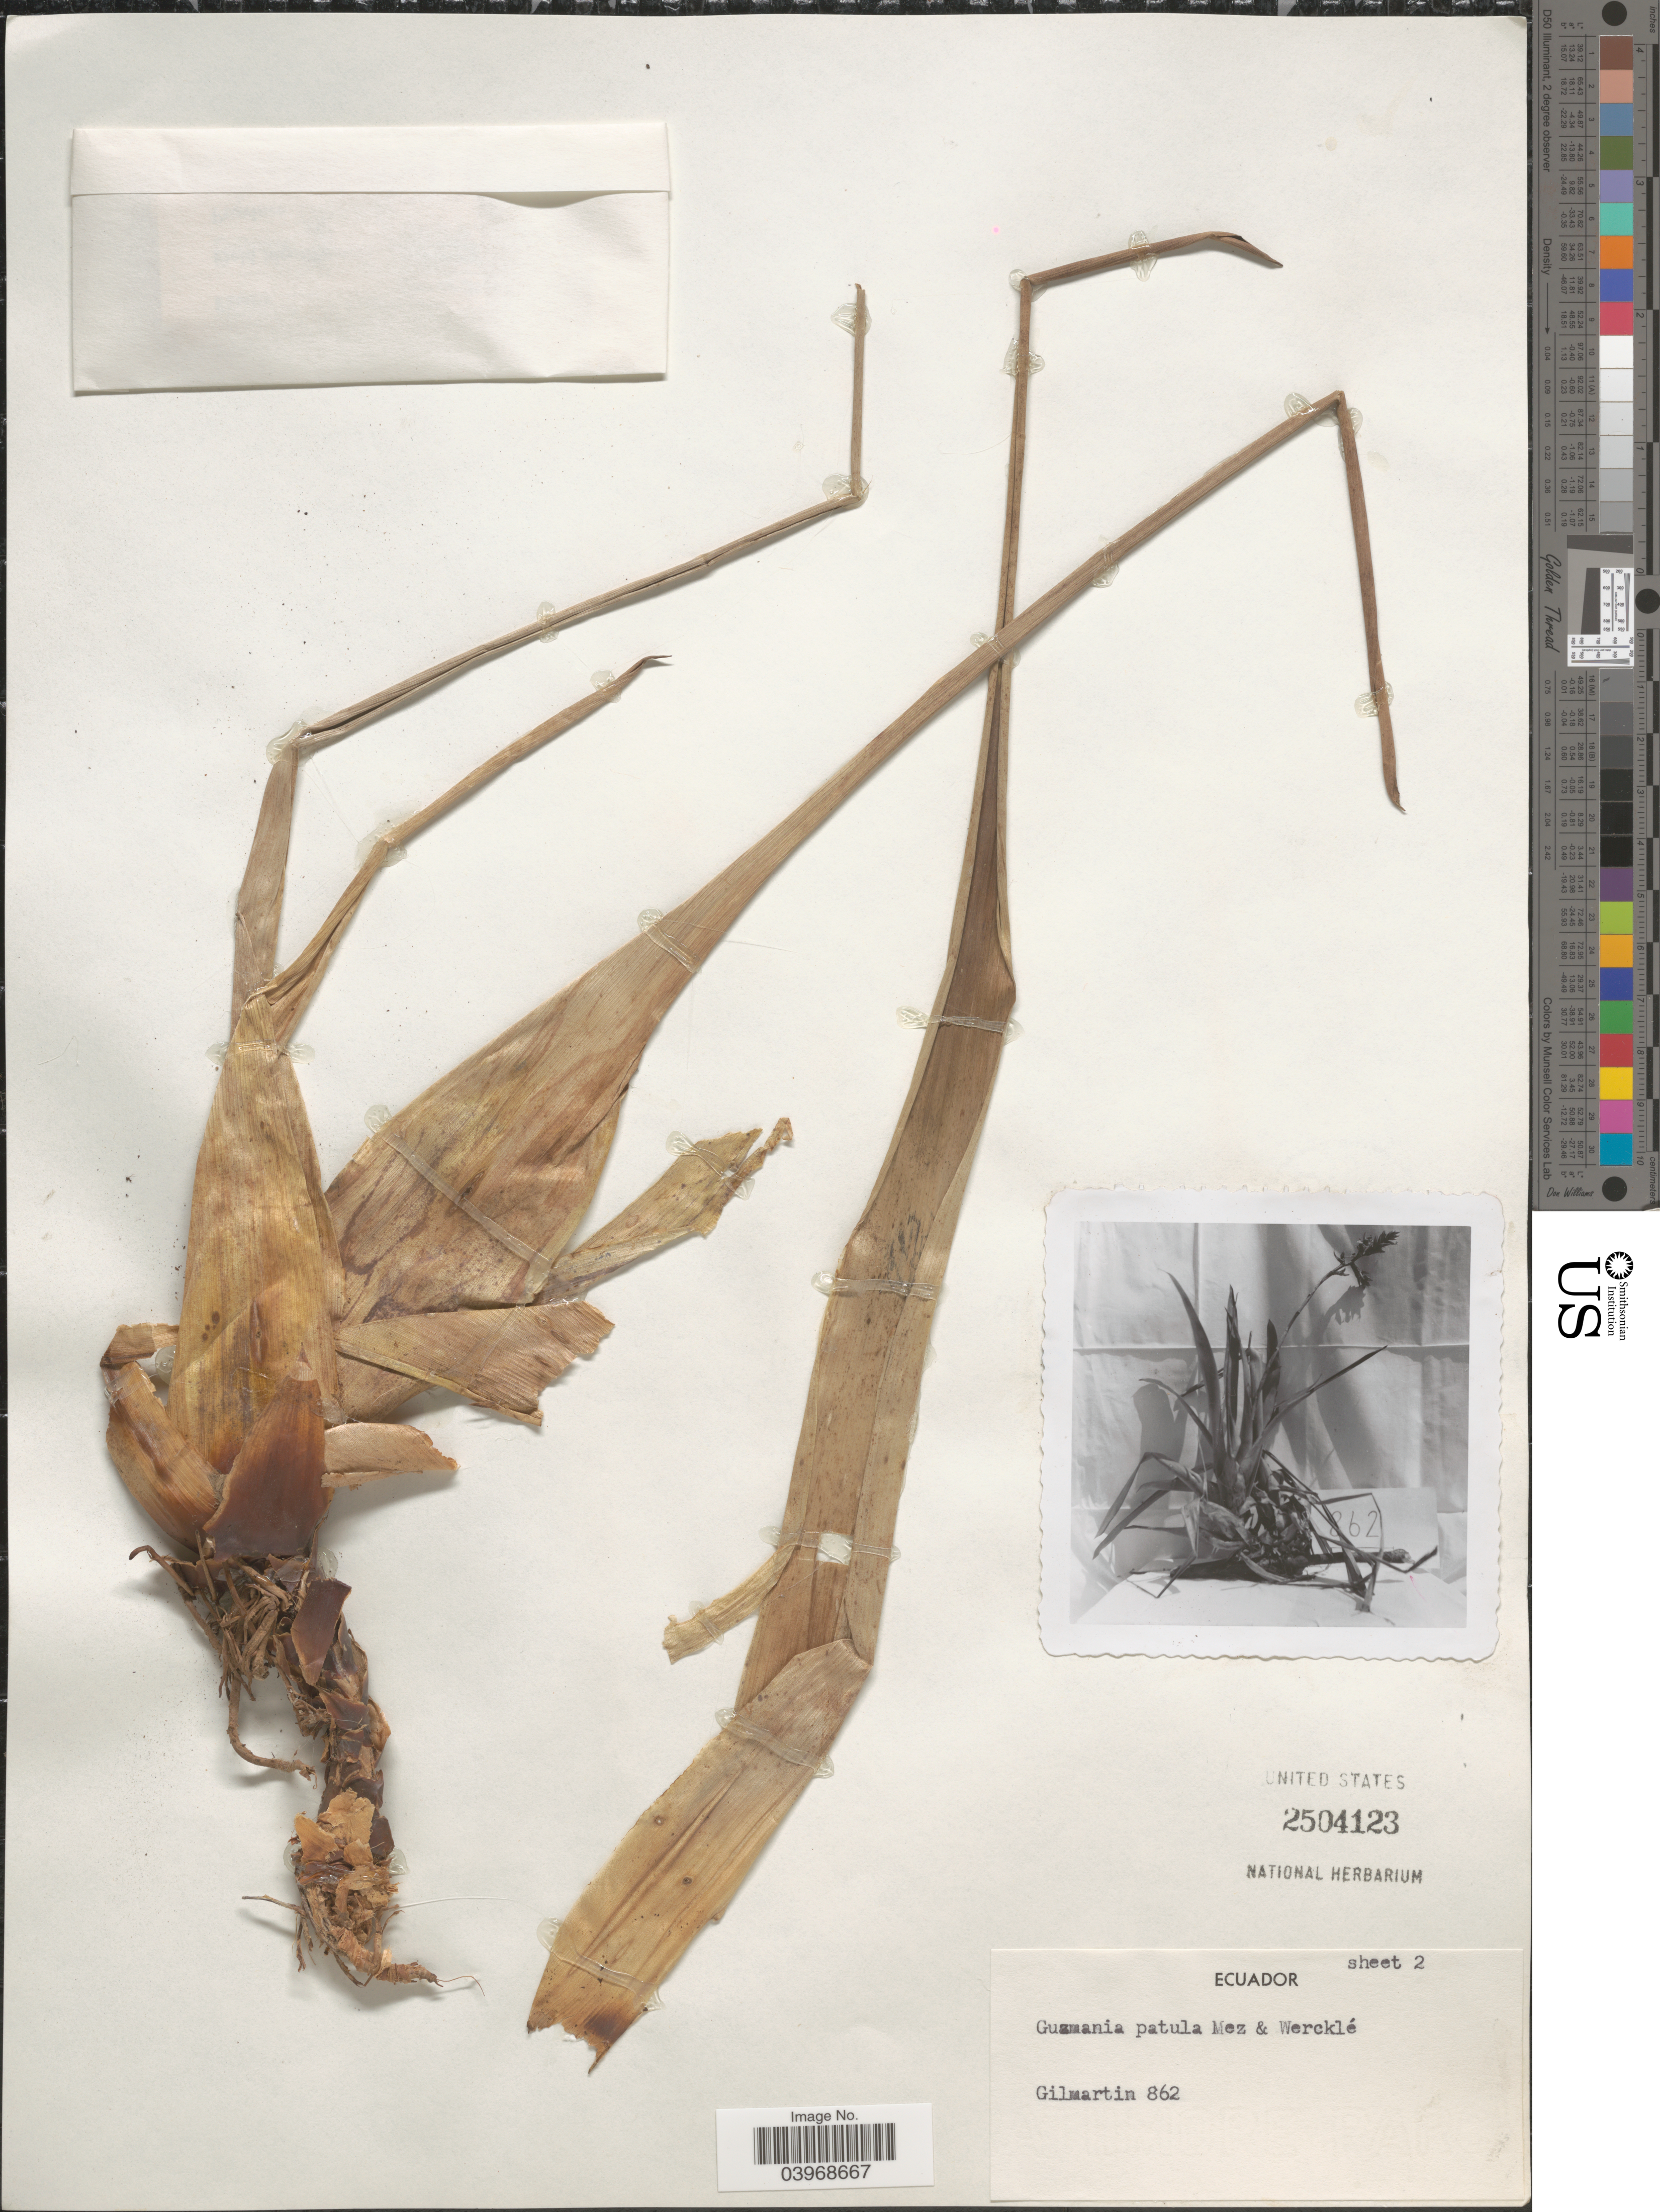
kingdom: Plantae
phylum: Tracheophyta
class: Liliopsida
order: Poales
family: Bromeliaceae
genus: Guzmania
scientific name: Guzmania patula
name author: Mez & Wercklé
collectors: Gilmartin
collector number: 862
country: Ecuador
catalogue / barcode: US 2504123